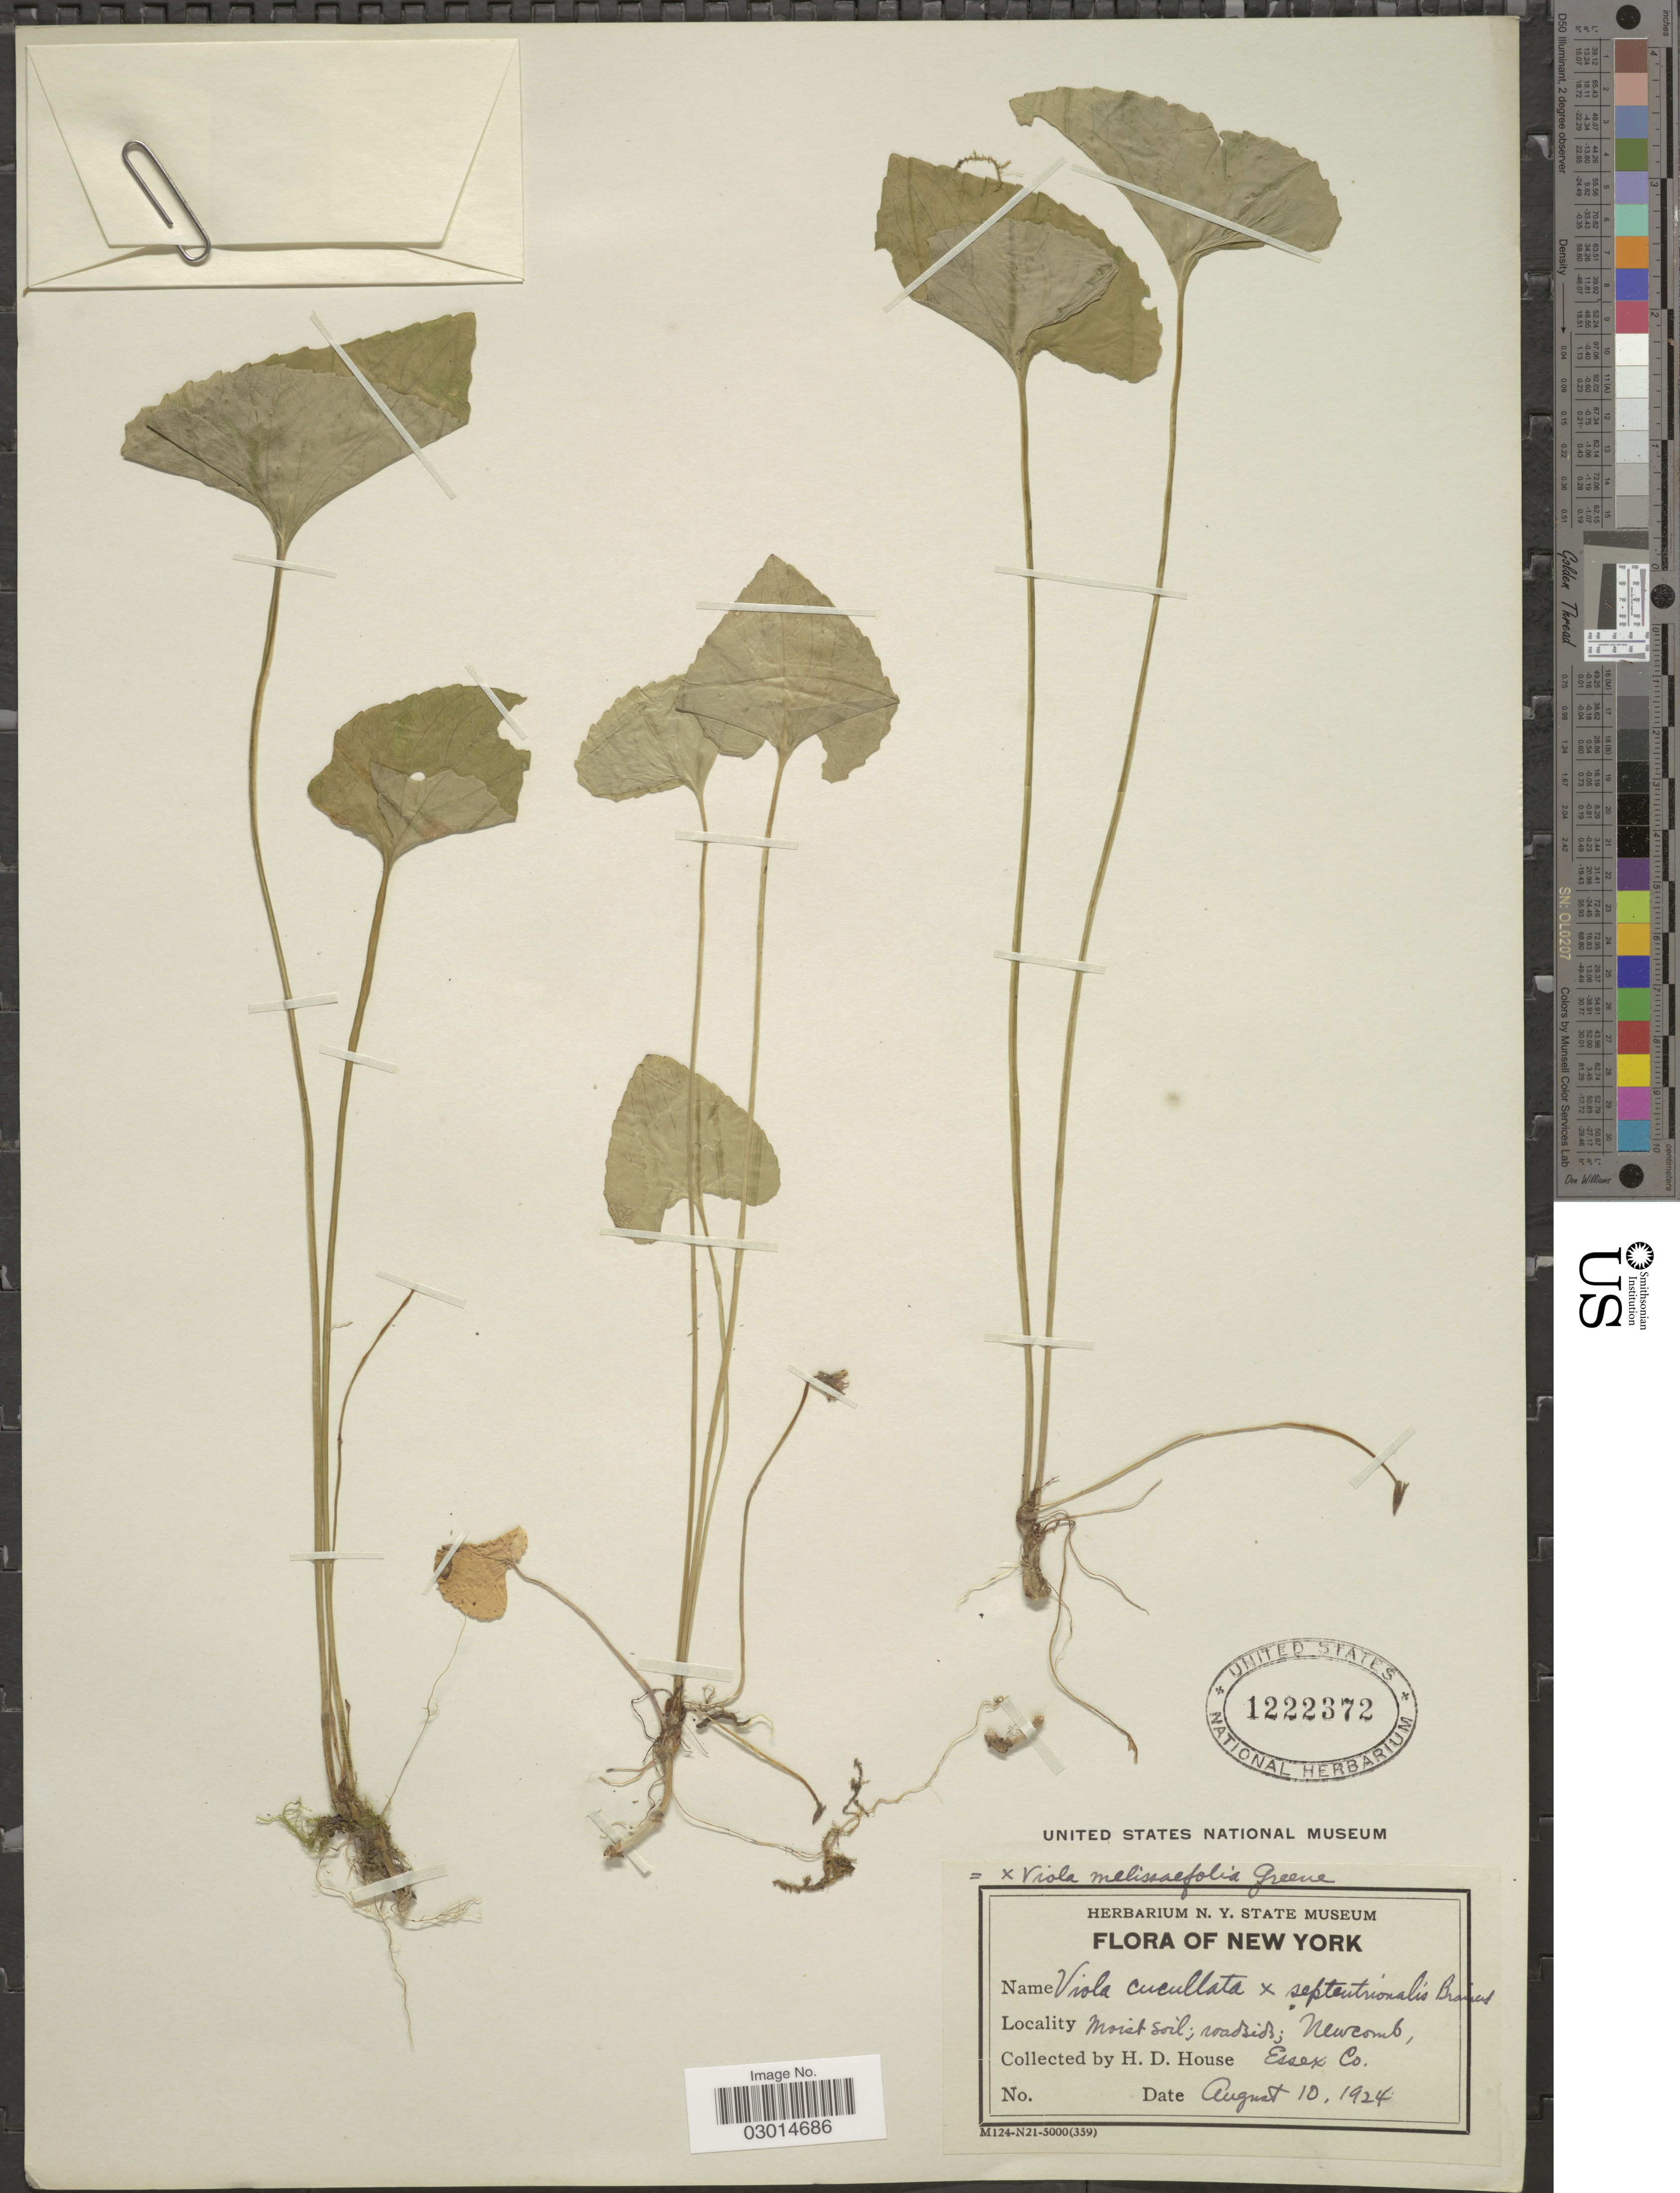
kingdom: Plantae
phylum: Tracheophyta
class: Magnoliopsida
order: Malpighiales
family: Violaceae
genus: Viola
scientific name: Viola cucullata x V. septentrionalis Greene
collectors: H. D. House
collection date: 1924-08-10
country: United States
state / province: New York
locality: Roadside; Newcomb, Essex Co.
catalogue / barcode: US 1222372